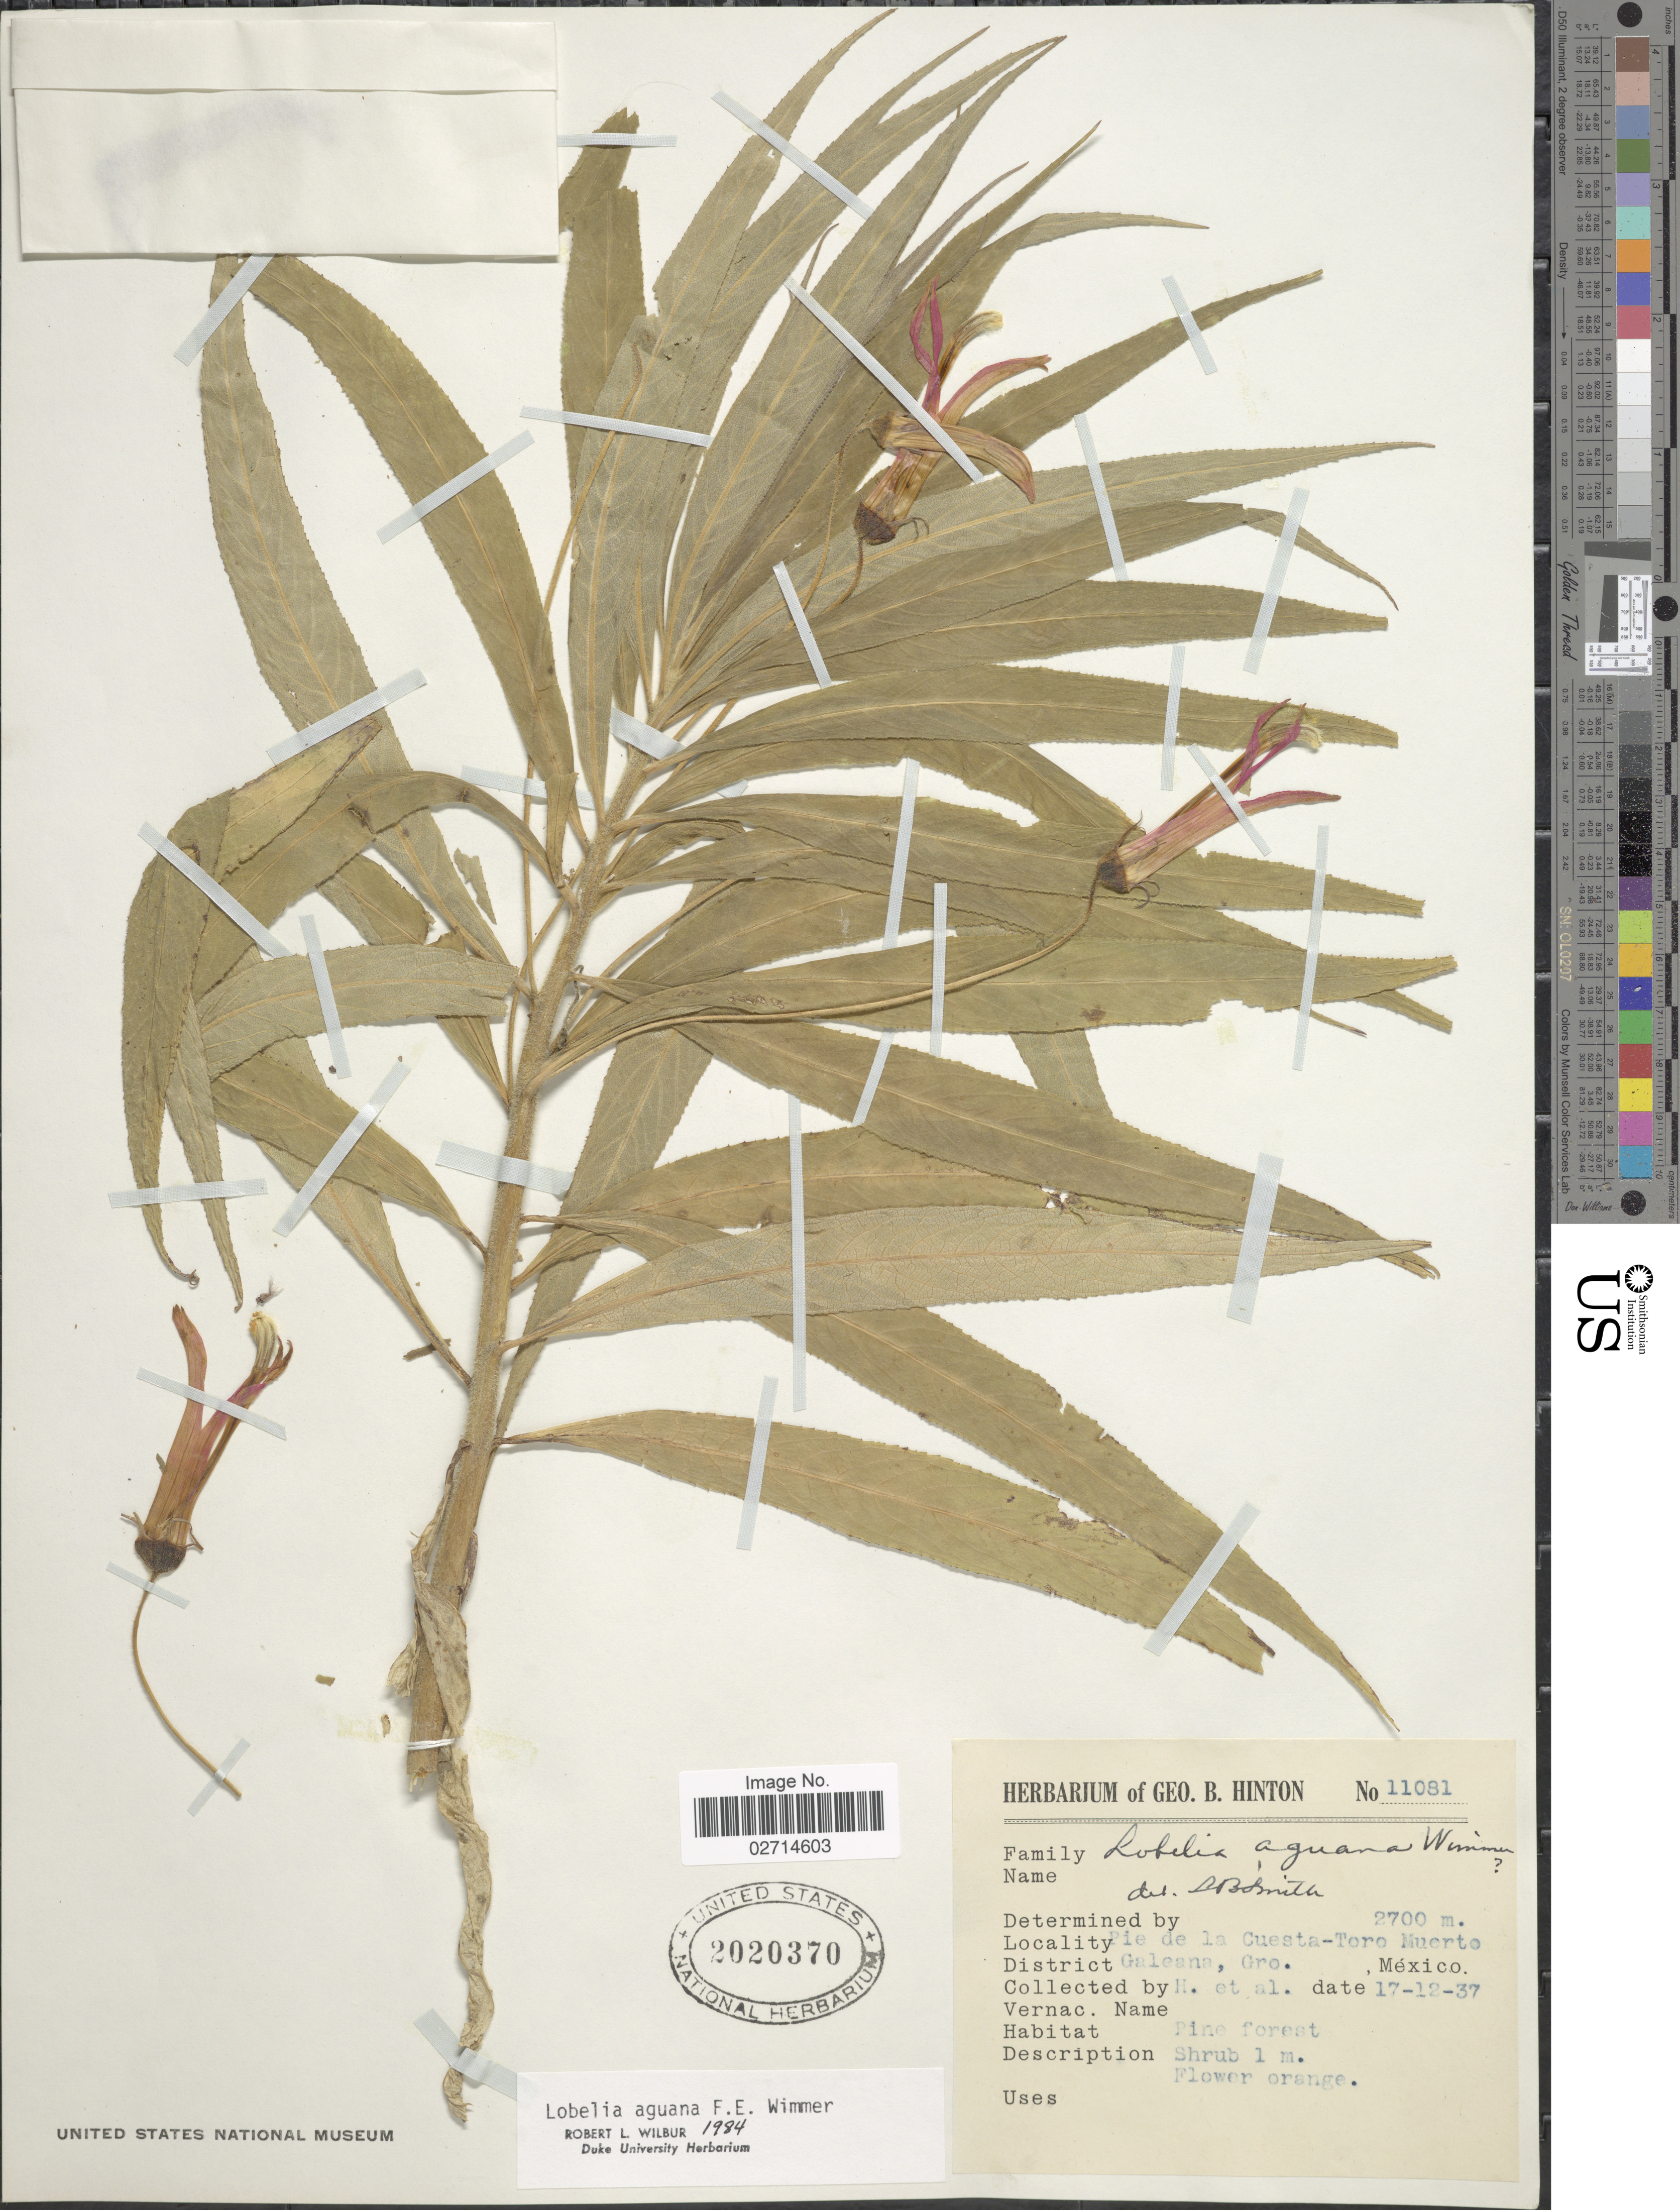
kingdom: Plantae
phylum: Tracheophyta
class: Magnoliopsida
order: Asterales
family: Campanulaceae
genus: Lobelia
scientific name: Lobelia aguana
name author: E. Wimm.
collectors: G. B. Hinton & et al.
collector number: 11081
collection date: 1937-12-17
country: Mexico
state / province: Guerrero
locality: Pie de la Cuesta - Toro Muerto. District Galeana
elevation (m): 2700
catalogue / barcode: US 2020370